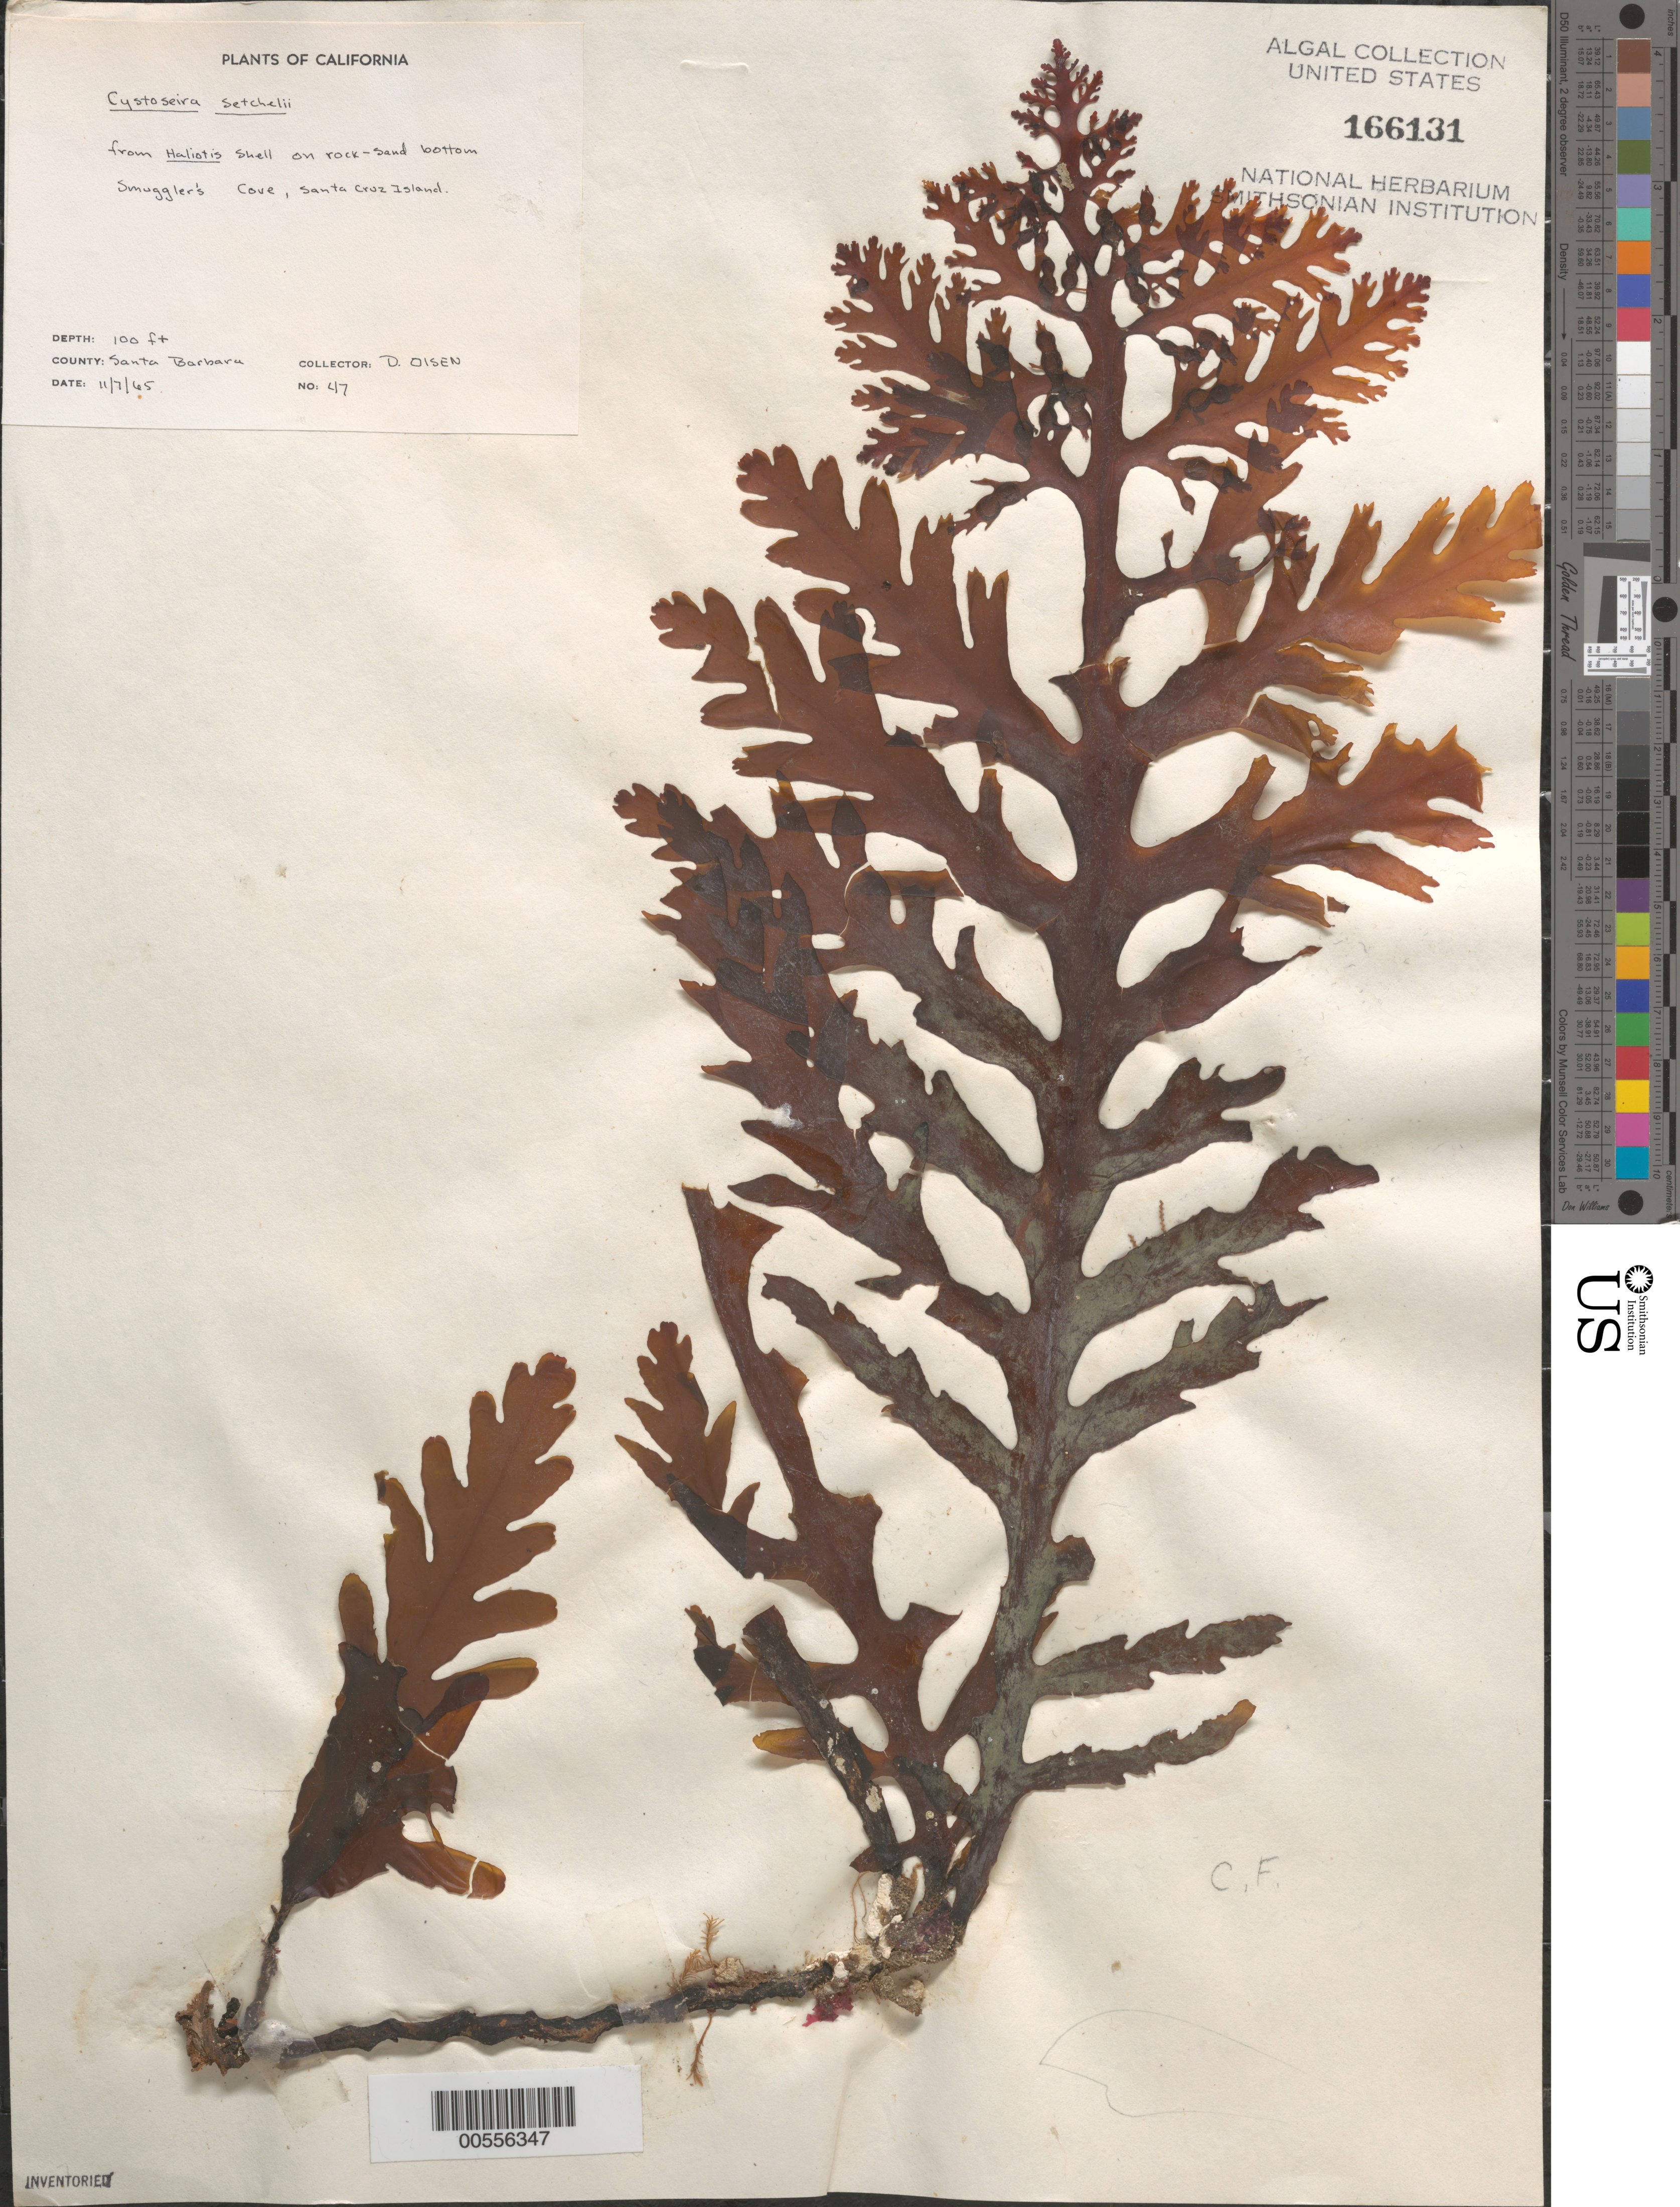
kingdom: Chromista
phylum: Ochrophyta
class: Phaeophyceae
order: Fucales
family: Sargassaceae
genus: Cystoseira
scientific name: Cystoseira setchellii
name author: N.L. Gardner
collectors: D. Olsen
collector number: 47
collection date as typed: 07 Nov 1965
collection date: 1965-11-07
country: United States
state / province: California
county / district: Santa Barbara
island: Santa Cruz Island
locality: Smuggler's Cove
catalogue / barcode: US 166131